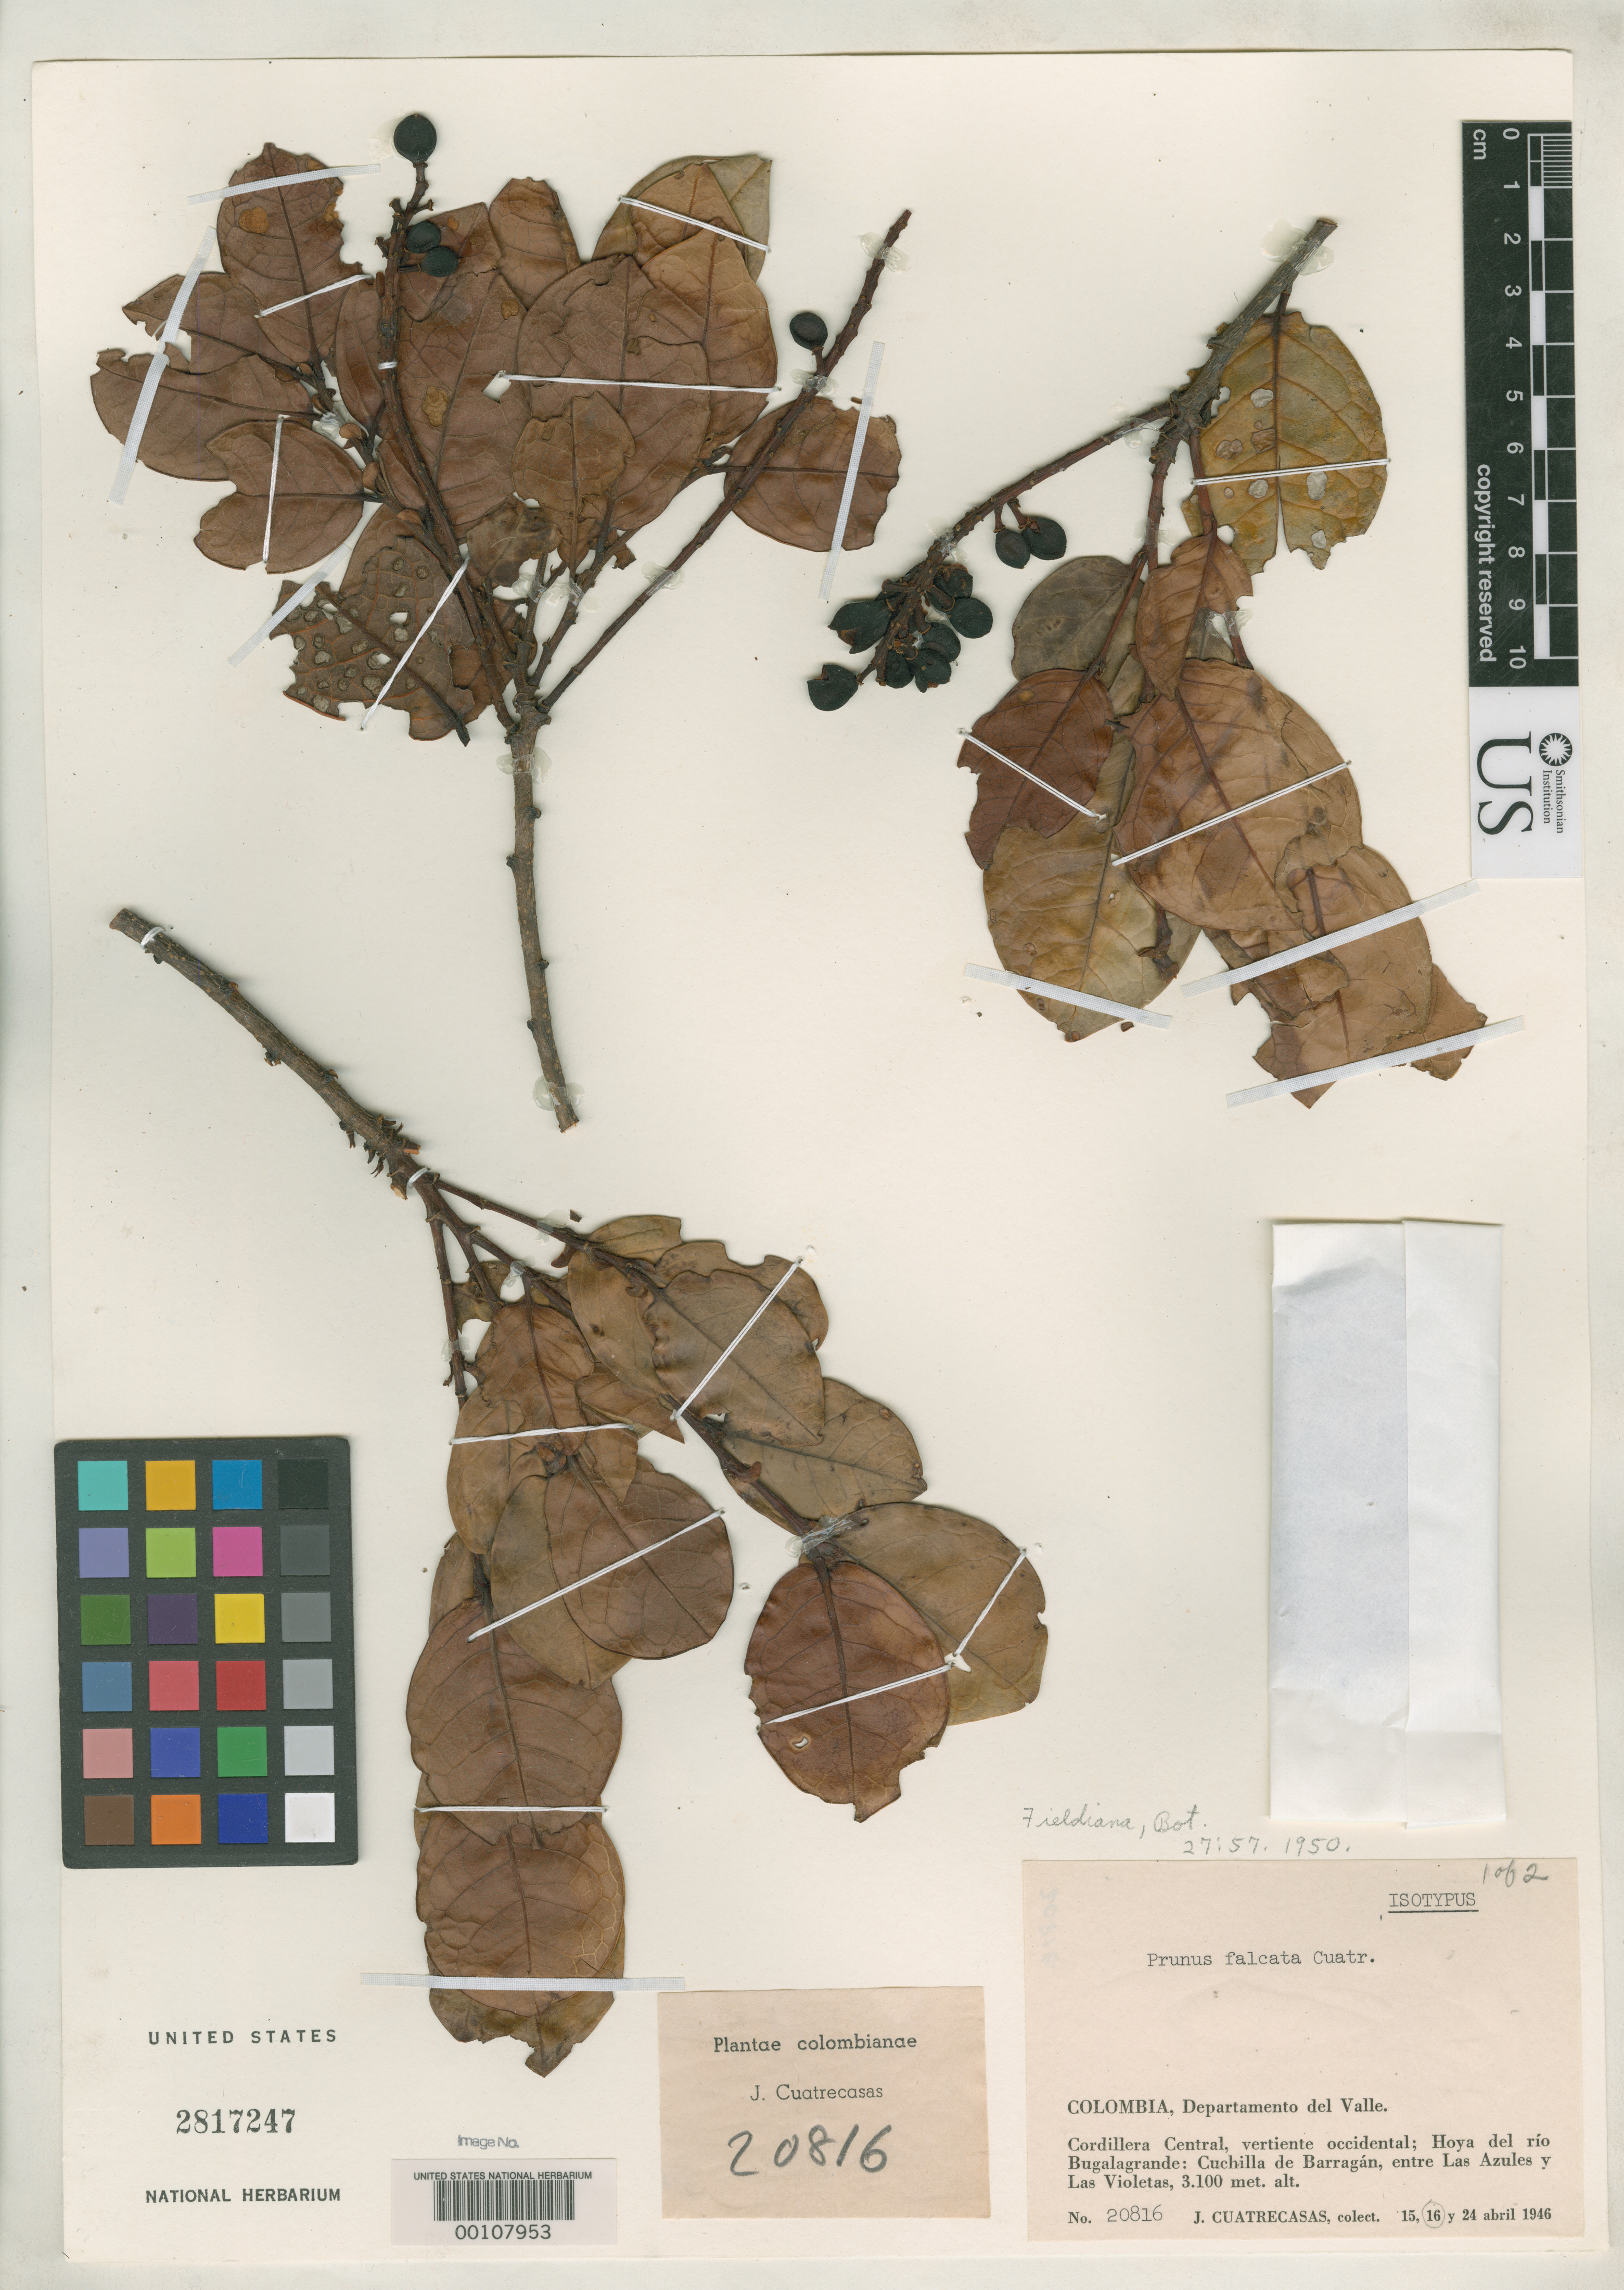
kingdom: Plantae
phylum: Tracheophyta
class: Magnoliopsida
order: Rosales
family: Rosaceae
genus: Prunus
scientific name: Prunus falcata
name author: Cuatrec.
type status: Isotype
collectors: J. Cuatrecasas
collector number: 20816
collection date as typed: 16 Apr 1946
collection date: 1946-04-16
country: Colombia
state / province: Valle del Cauca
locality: Hoya del Rio Bugalagrand, Cuchilla Debarragan.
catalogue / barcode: US 2817247